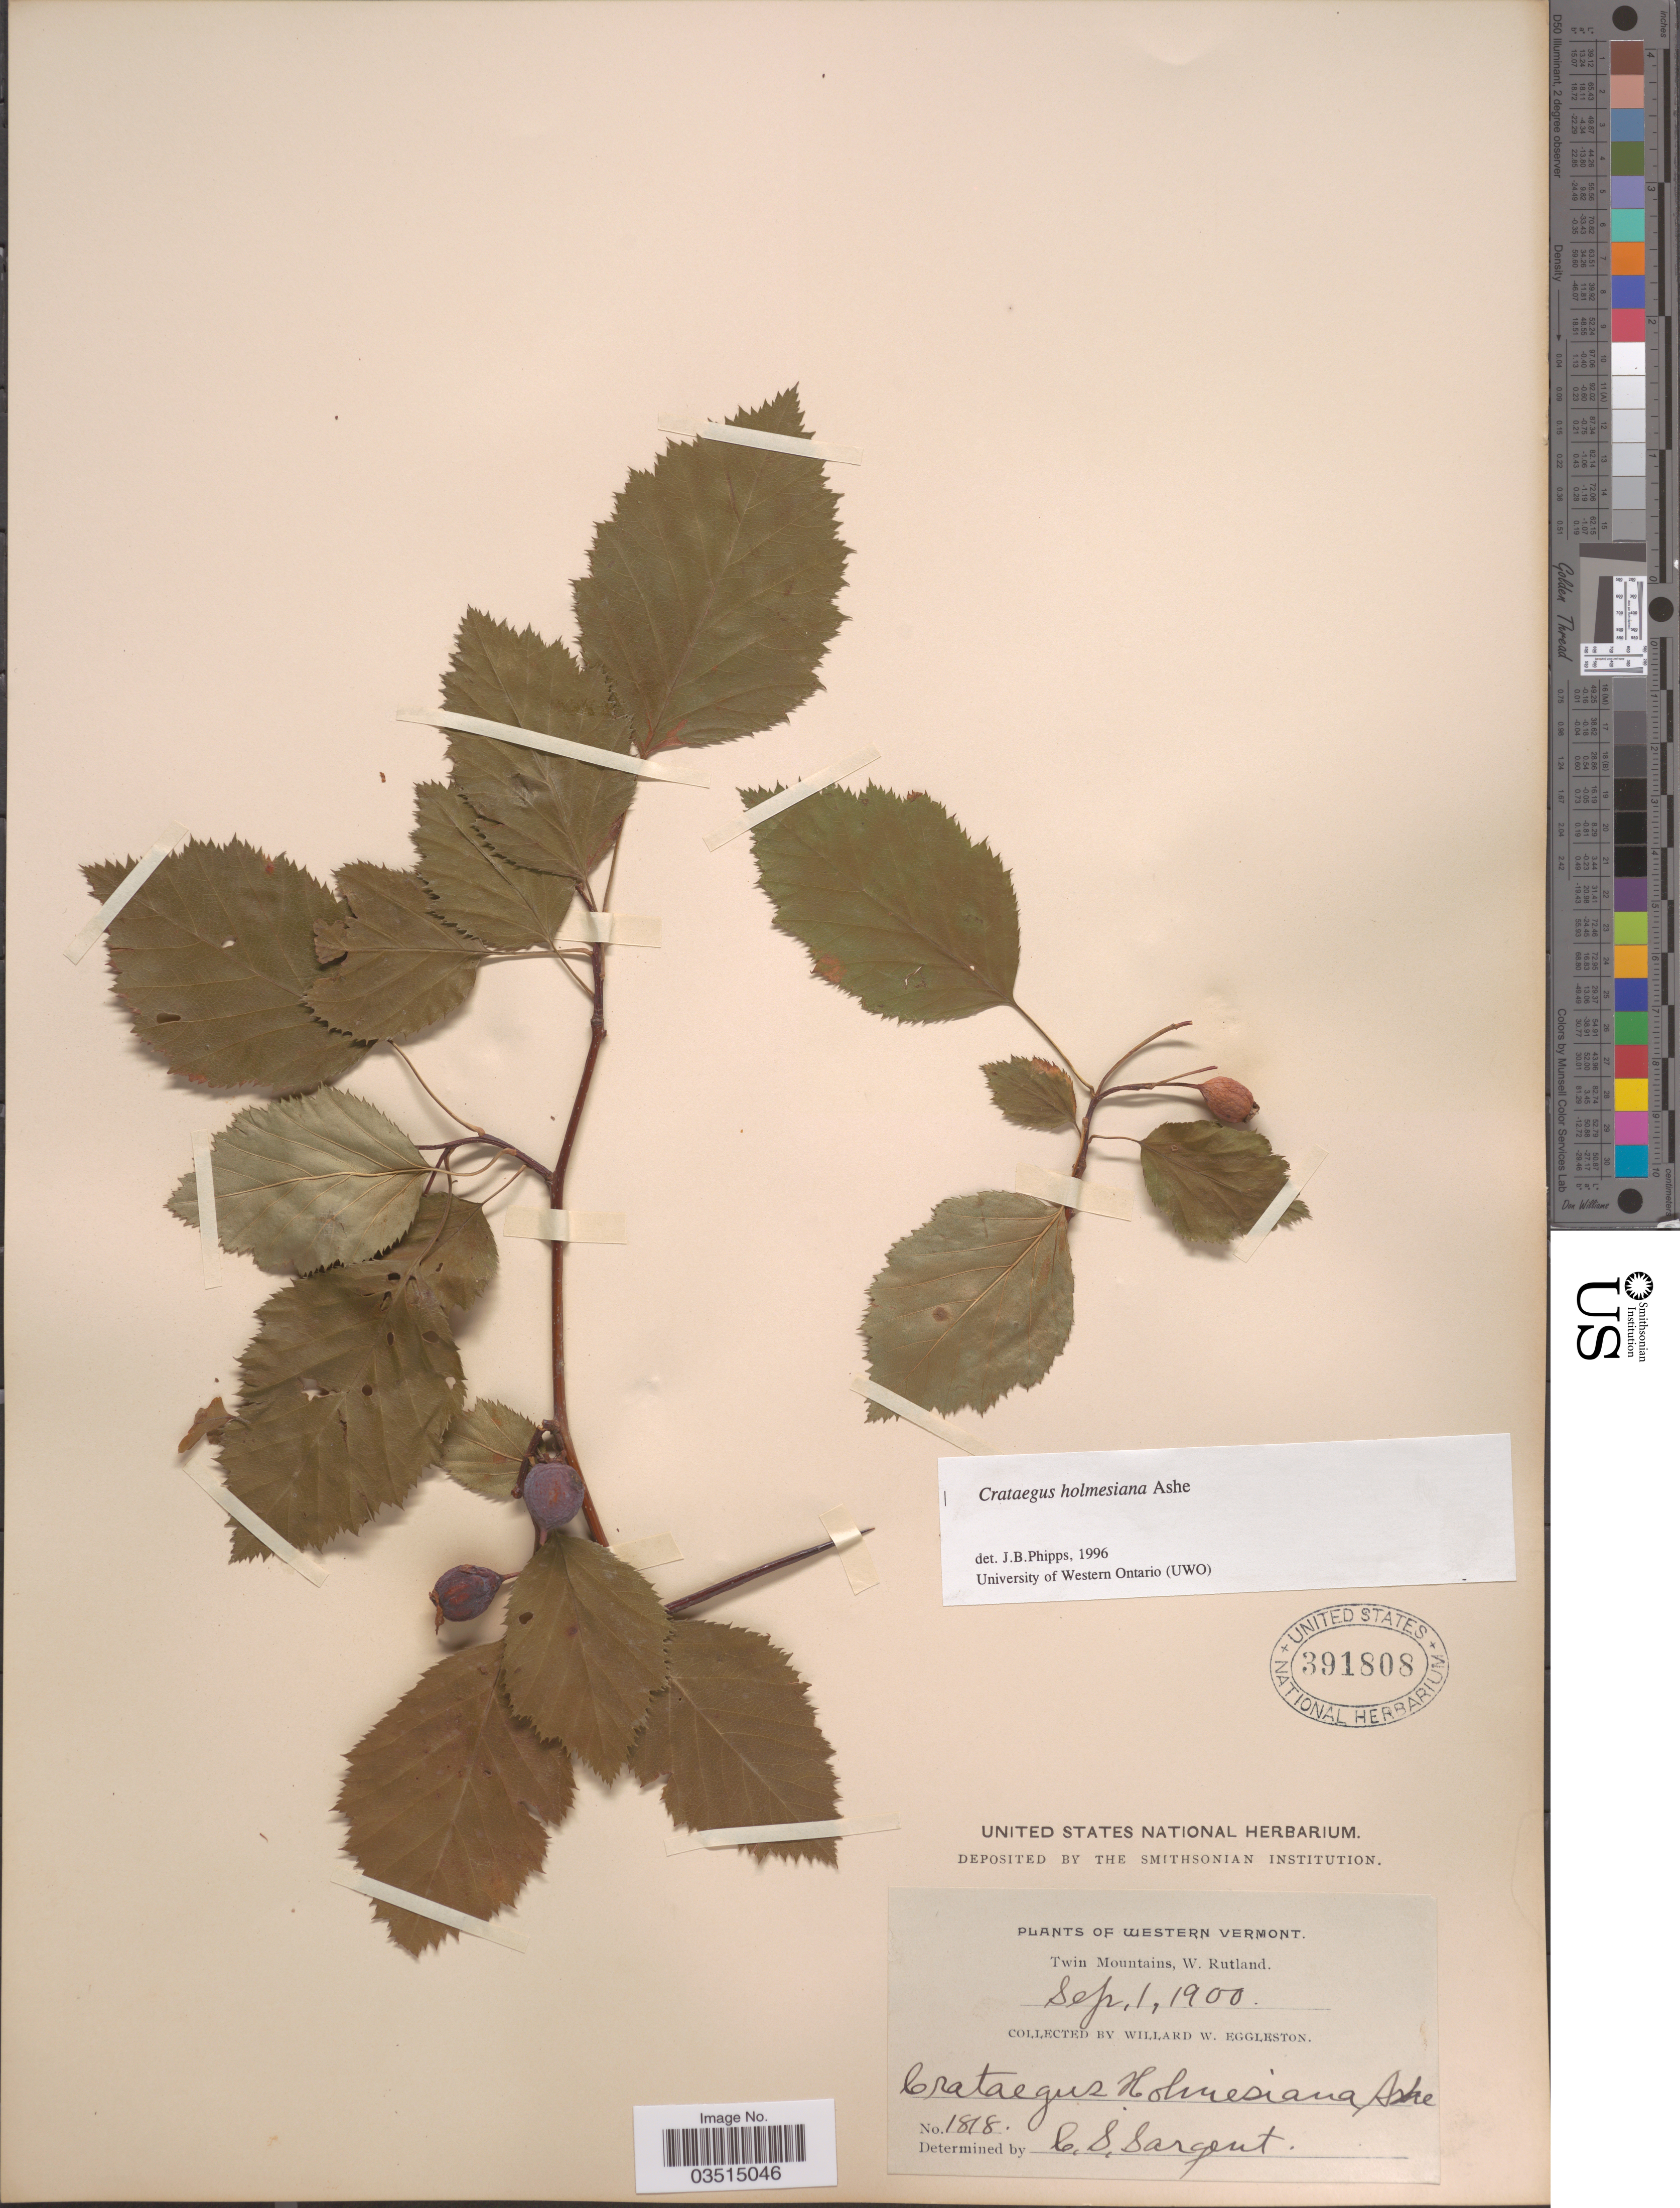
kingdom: Plantae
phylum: Tracheophyta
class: Magnoliopsida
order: Rosales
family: Rosaceae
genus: Crataegus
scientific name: Crataegus holmesiana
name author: Ashe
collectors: C. S. Sargent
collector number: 1818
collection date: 1900-09-01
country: United States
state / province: Vermont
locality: Western Vermont. Twin Mountains, W. Rutland.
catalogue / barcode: US 391808